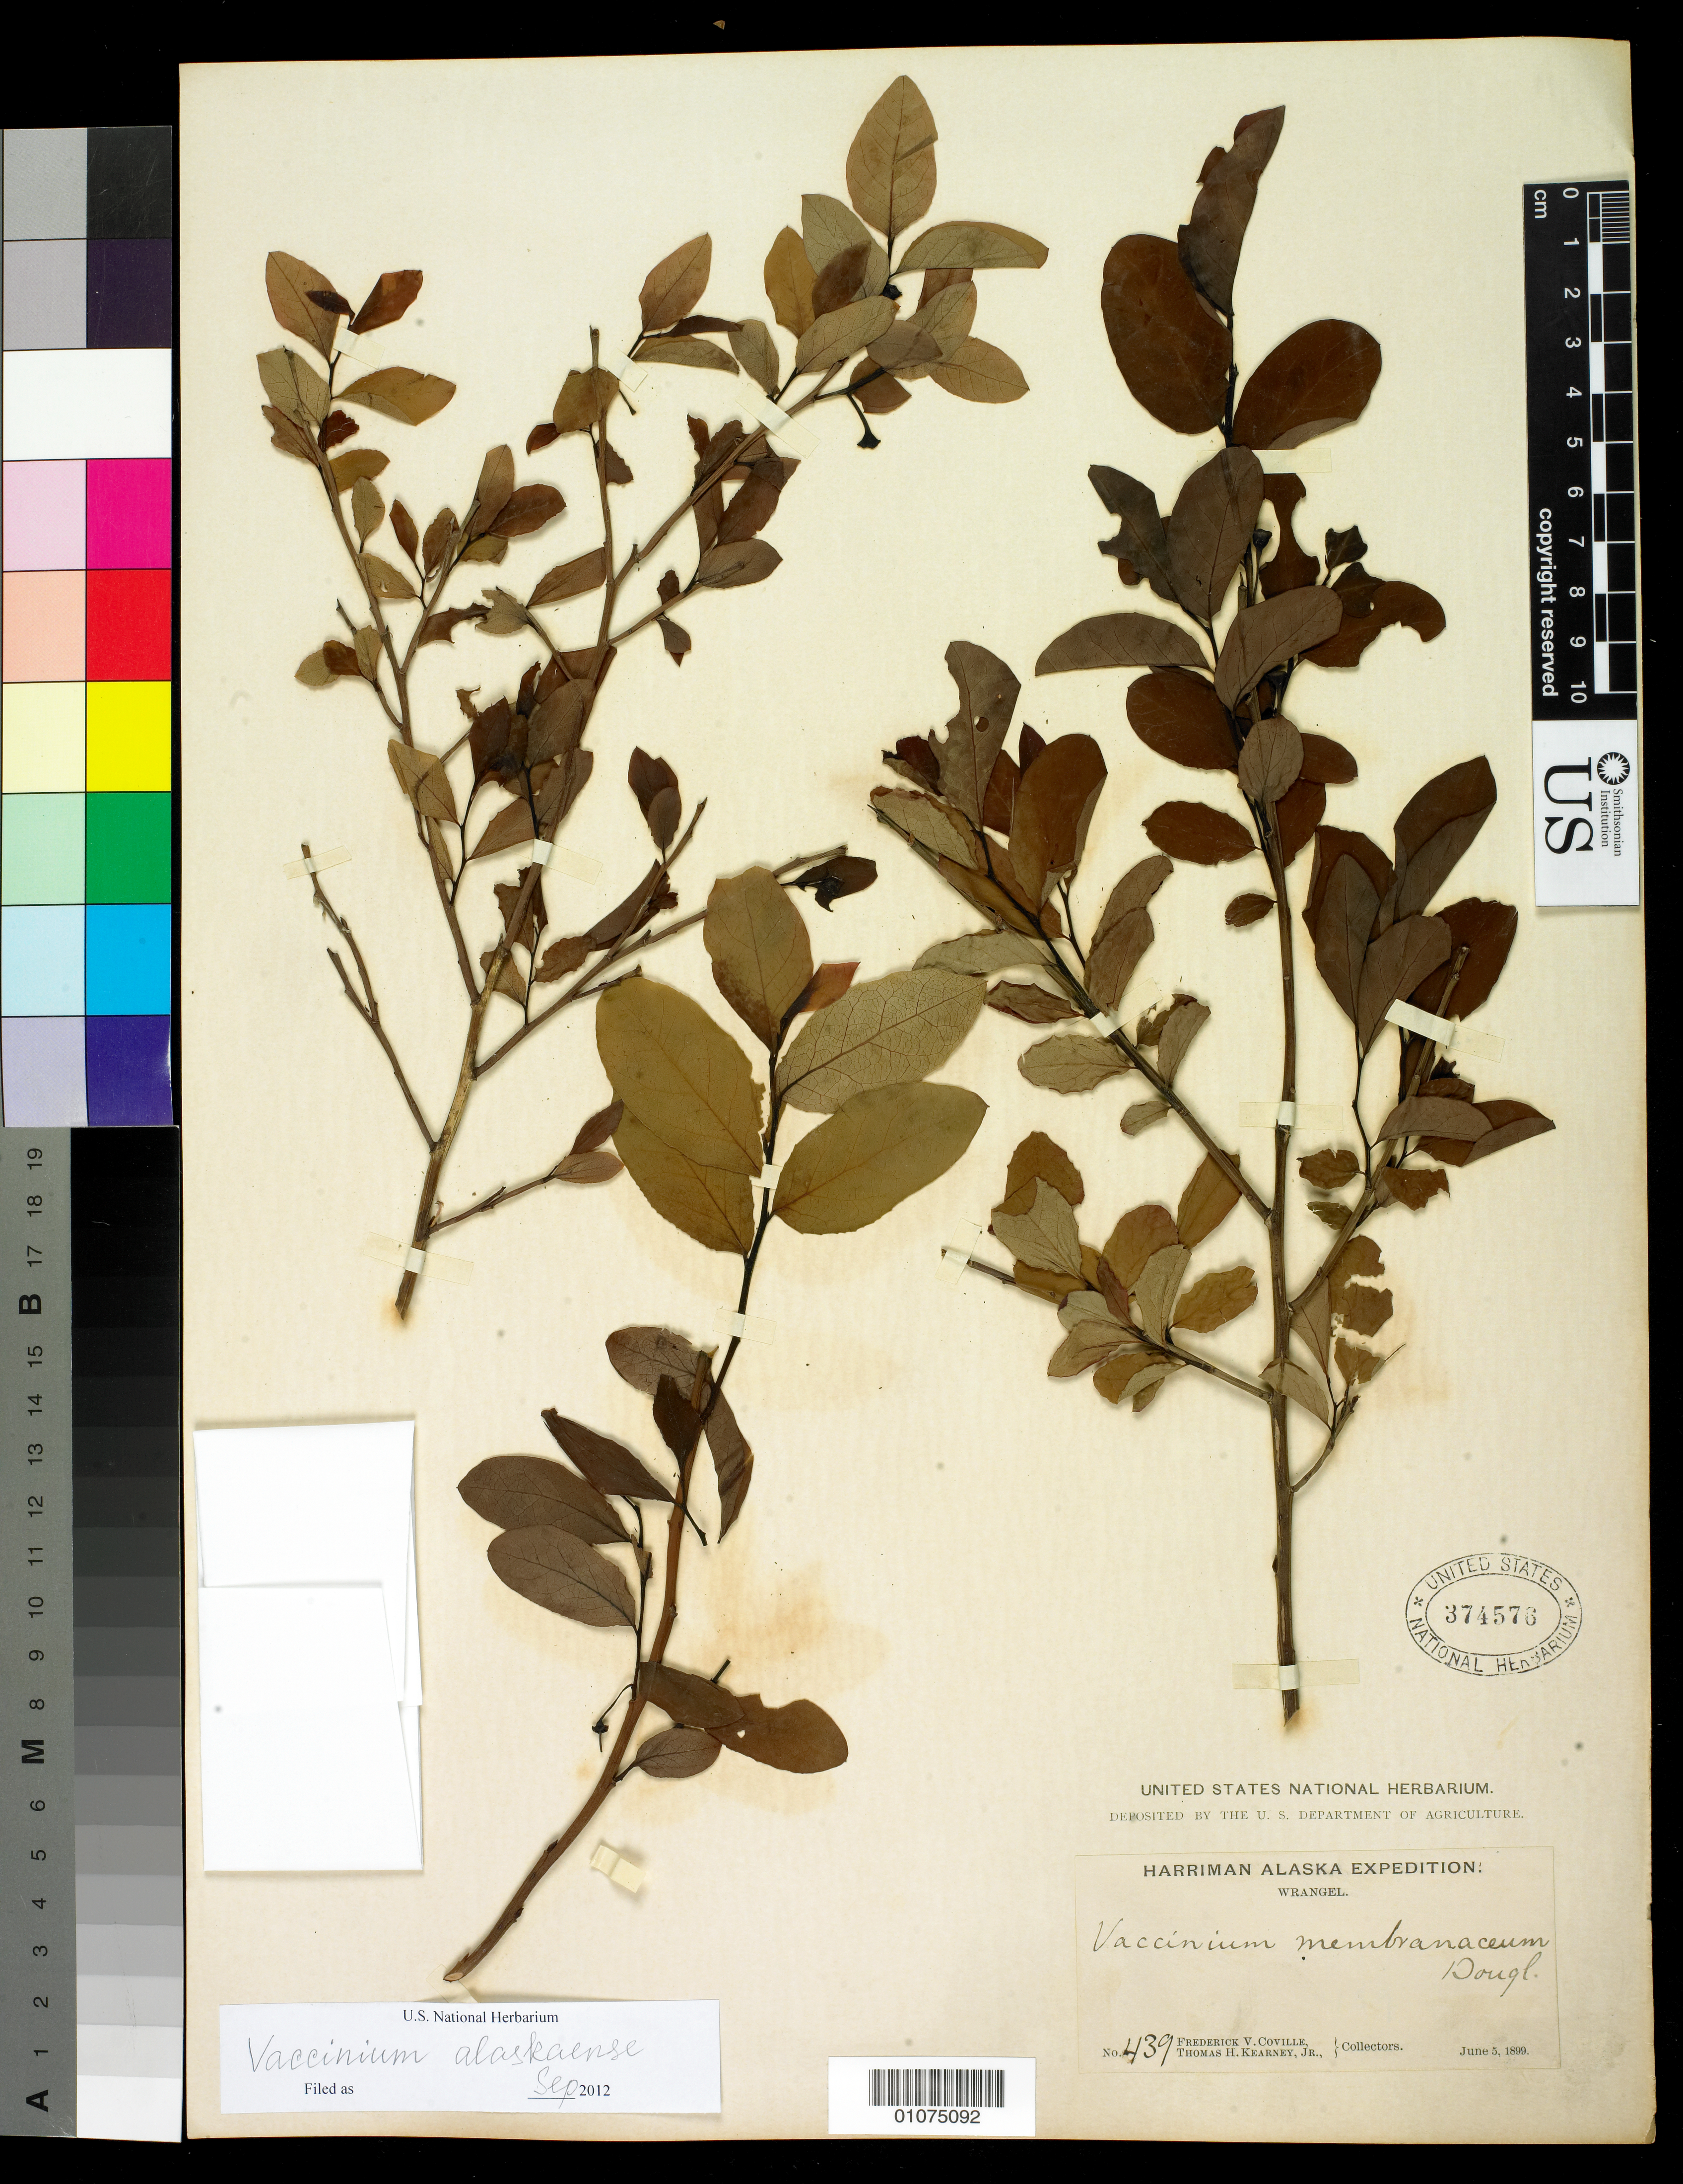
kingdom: Plantae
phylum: Tracheophyta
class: Magnoliopsida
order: Ericales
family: Ericaceae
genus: Vaccinium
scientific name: Vaccinium alaskaense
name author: Howell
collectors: F. V. Coville & T. H. Kearney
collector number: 439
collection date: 1899-06-05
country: United States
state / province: Alaska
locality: Wrangell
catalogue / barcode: US 374576